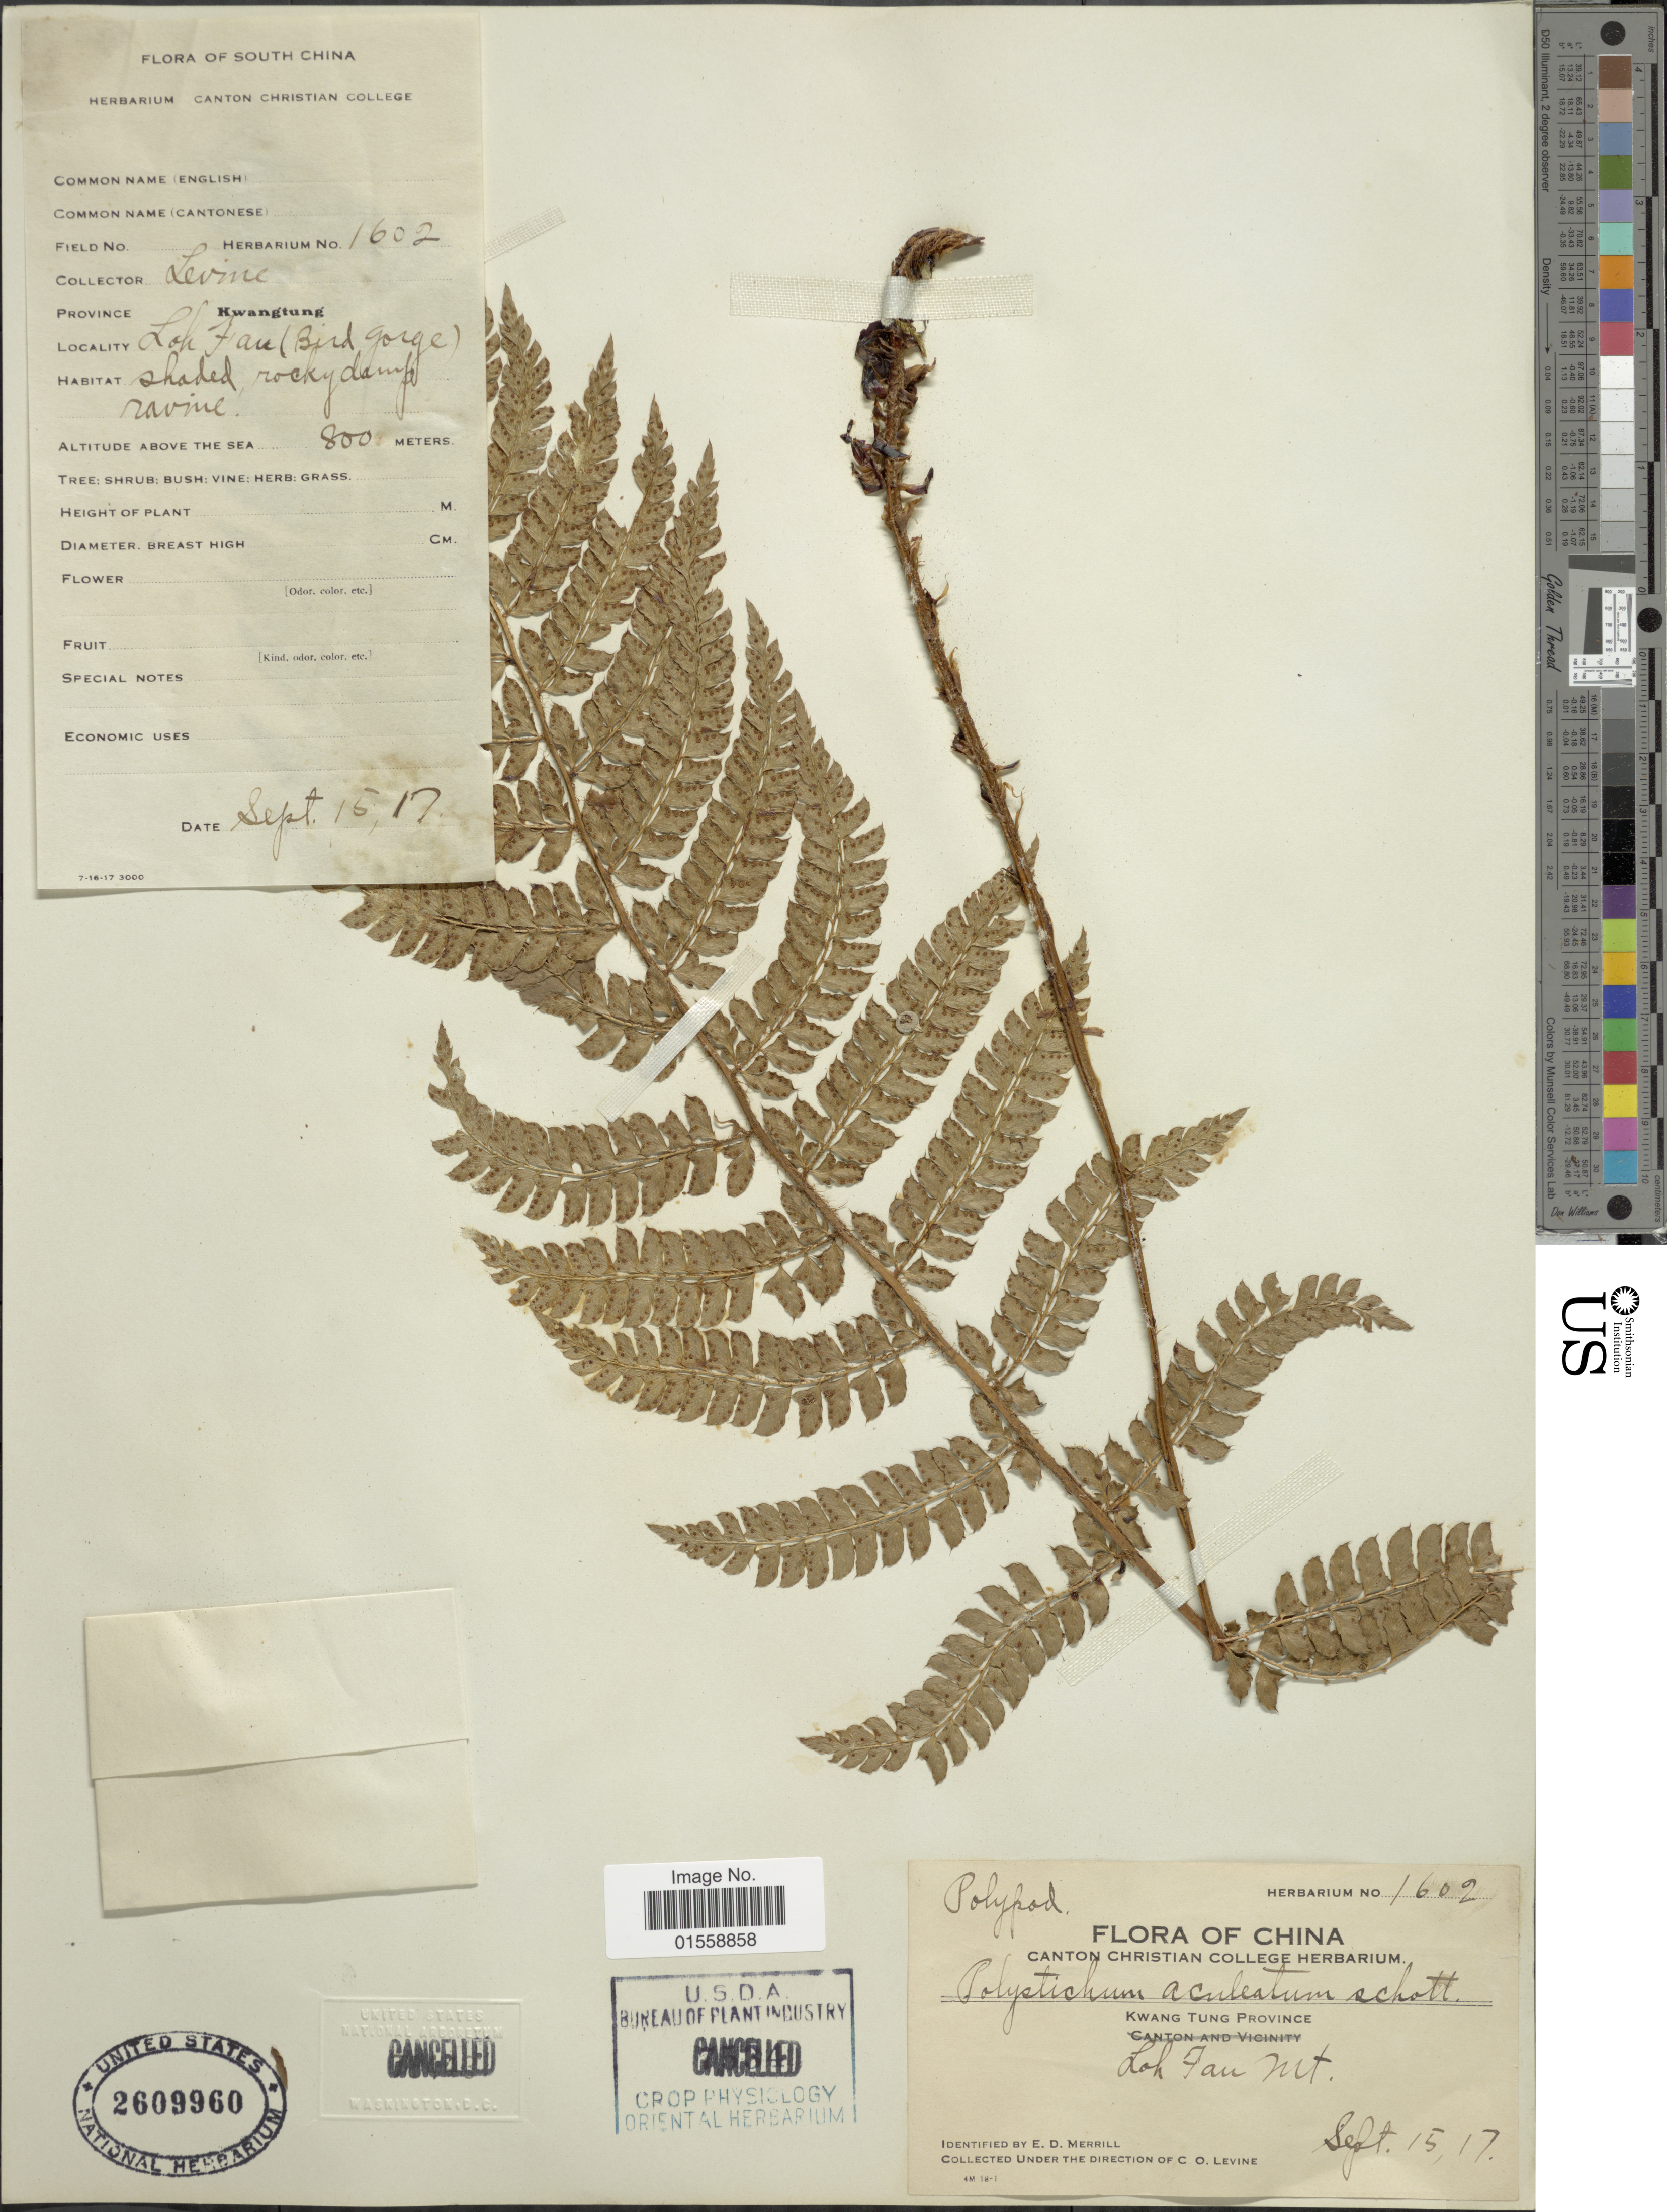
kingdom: Plantae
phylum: Tracheophyta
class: Polypodiopsida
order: Polypodiales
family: Dryopteridaceae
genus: Polystichum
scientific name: Polystichum aculeatum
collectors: C. O. Levine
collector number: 1602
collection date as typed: Transcribed d/m/y: 15/9/17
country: China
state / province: Guangdong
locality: China, Kwang Tung Province, Loh Fau Mt.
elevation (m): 800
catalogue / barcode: US 2609960